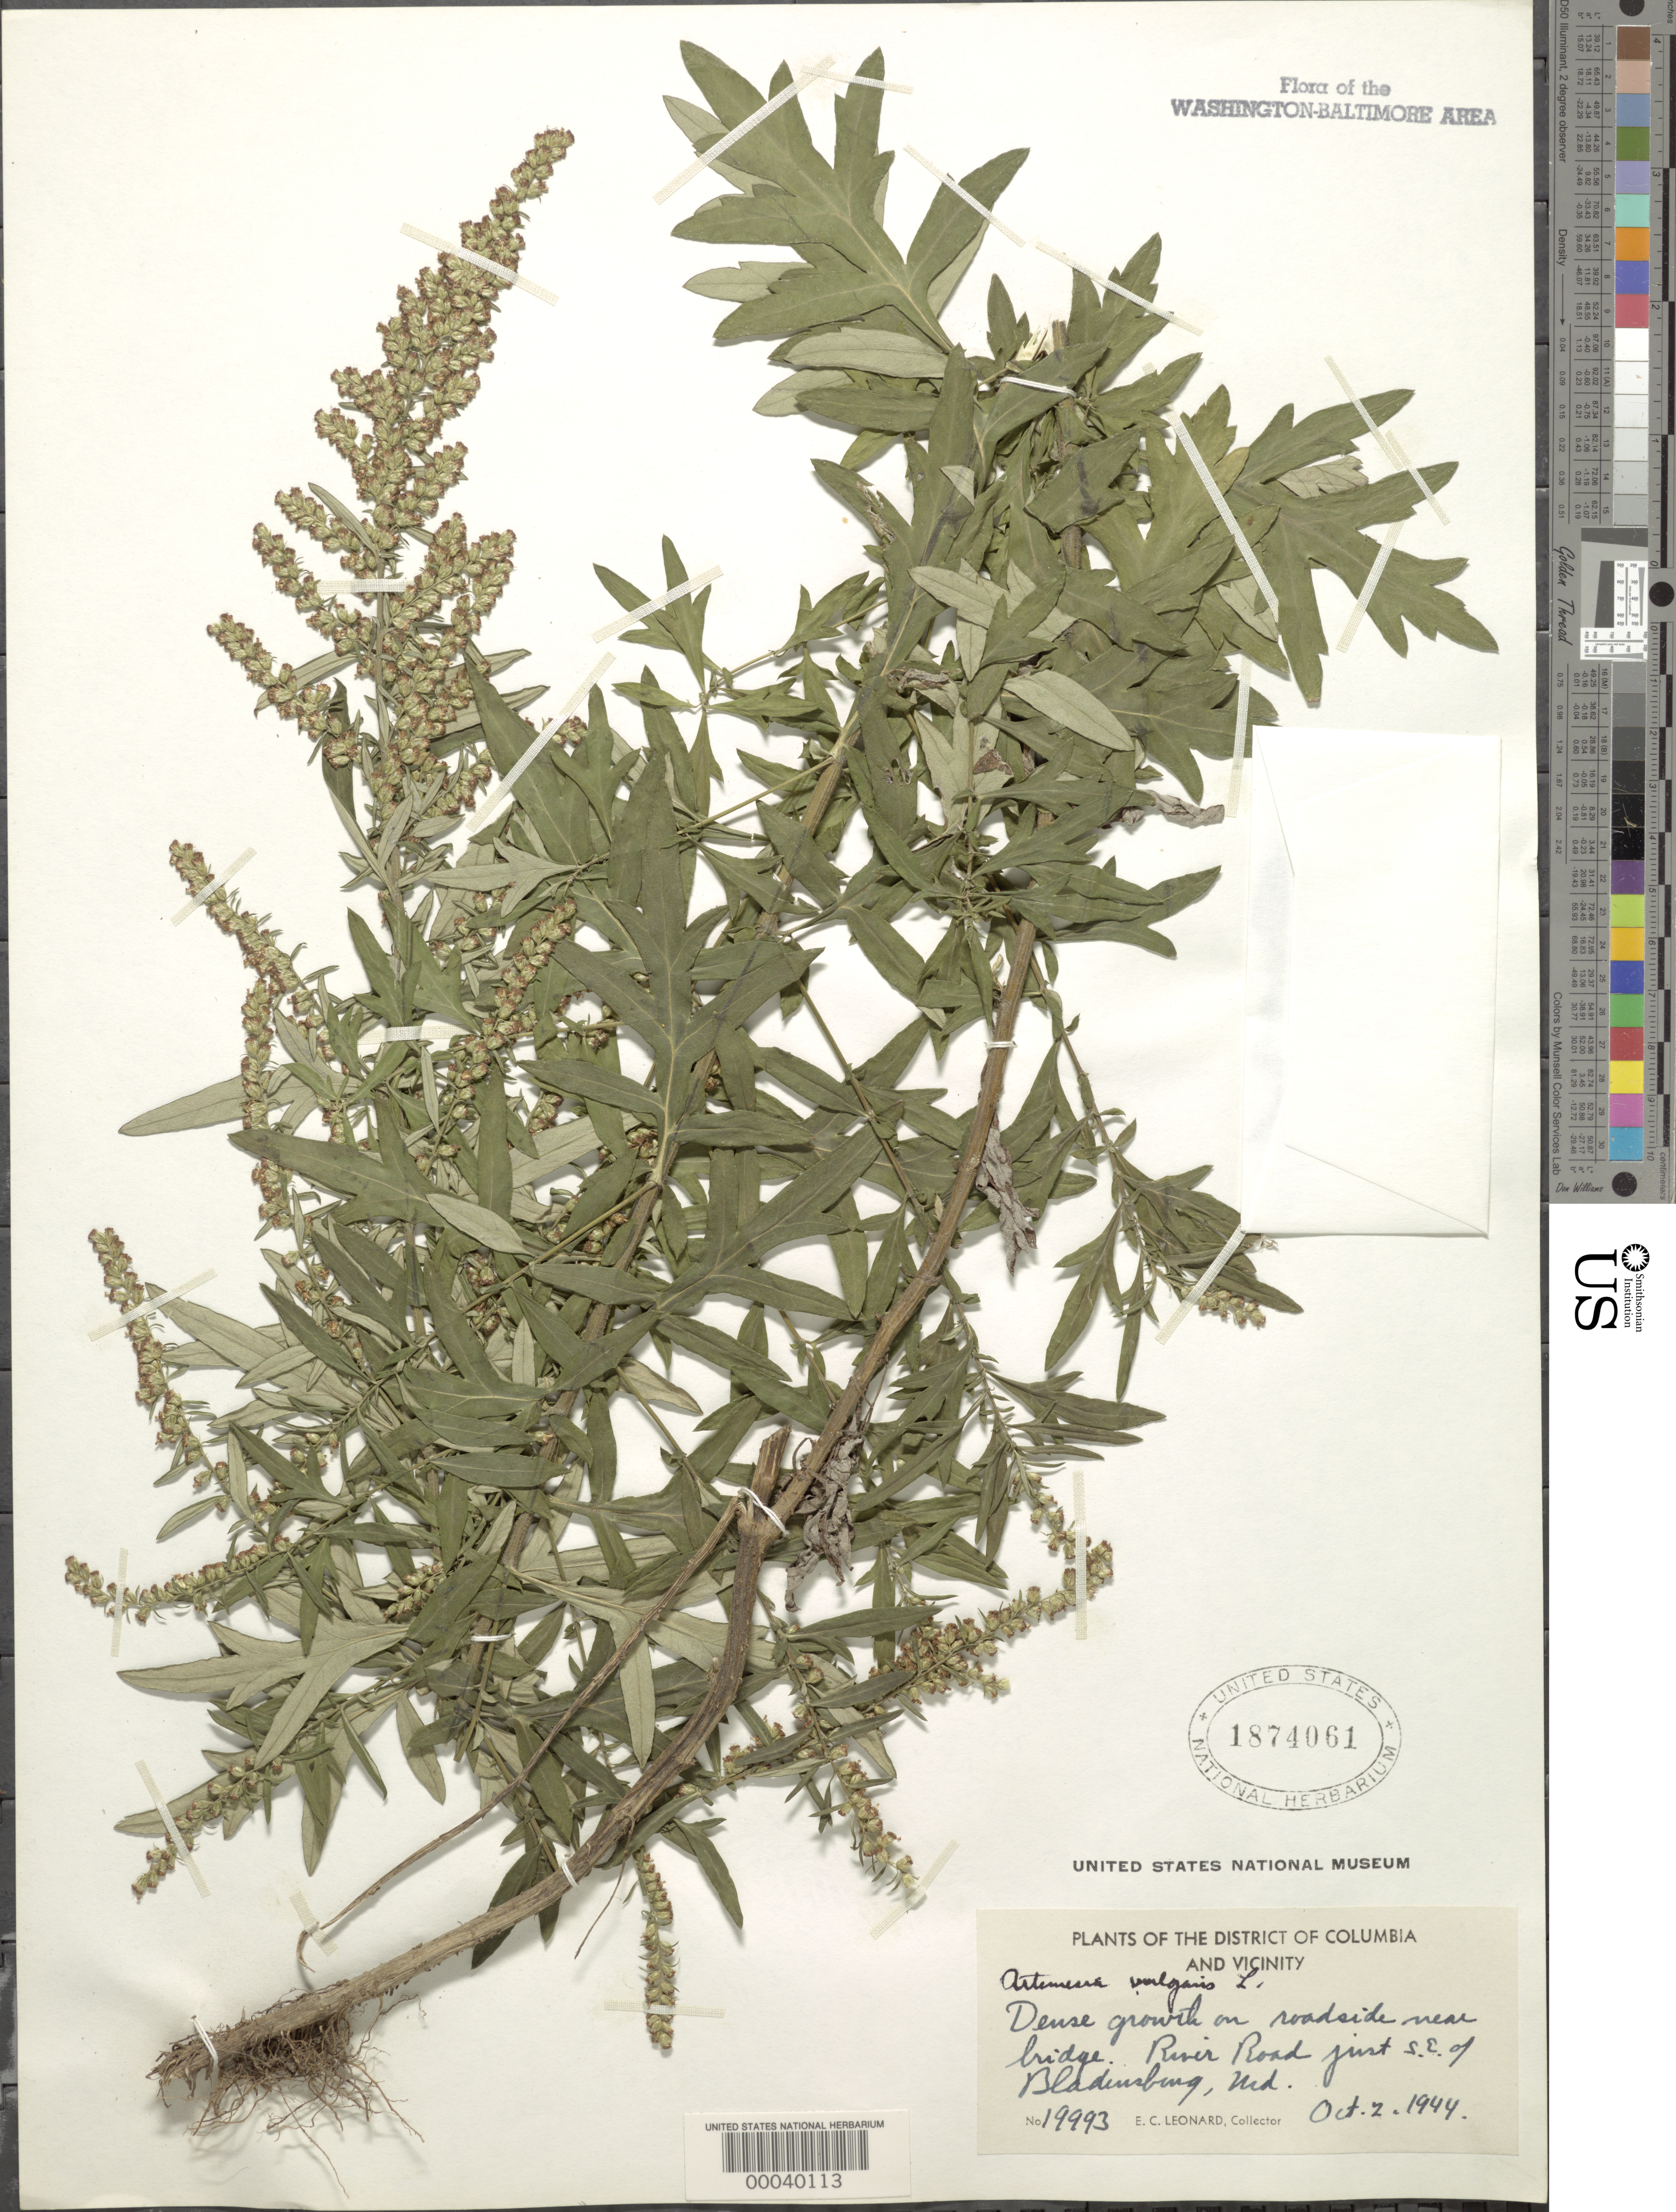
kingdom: Plantae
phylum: Tracheophyta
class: Magnoliopsida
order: Asterales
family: Asteraceae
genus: Artemisia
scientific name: Artemisia vulgaris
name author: L.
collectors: E. C. Leonard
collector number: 1993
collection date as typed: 02 Oct 1944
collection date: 1944-10-02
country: United States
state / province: Maryland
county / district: Prince George's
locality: River Road SE of Bladensburg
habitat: Roadside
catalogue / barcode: US 1874061